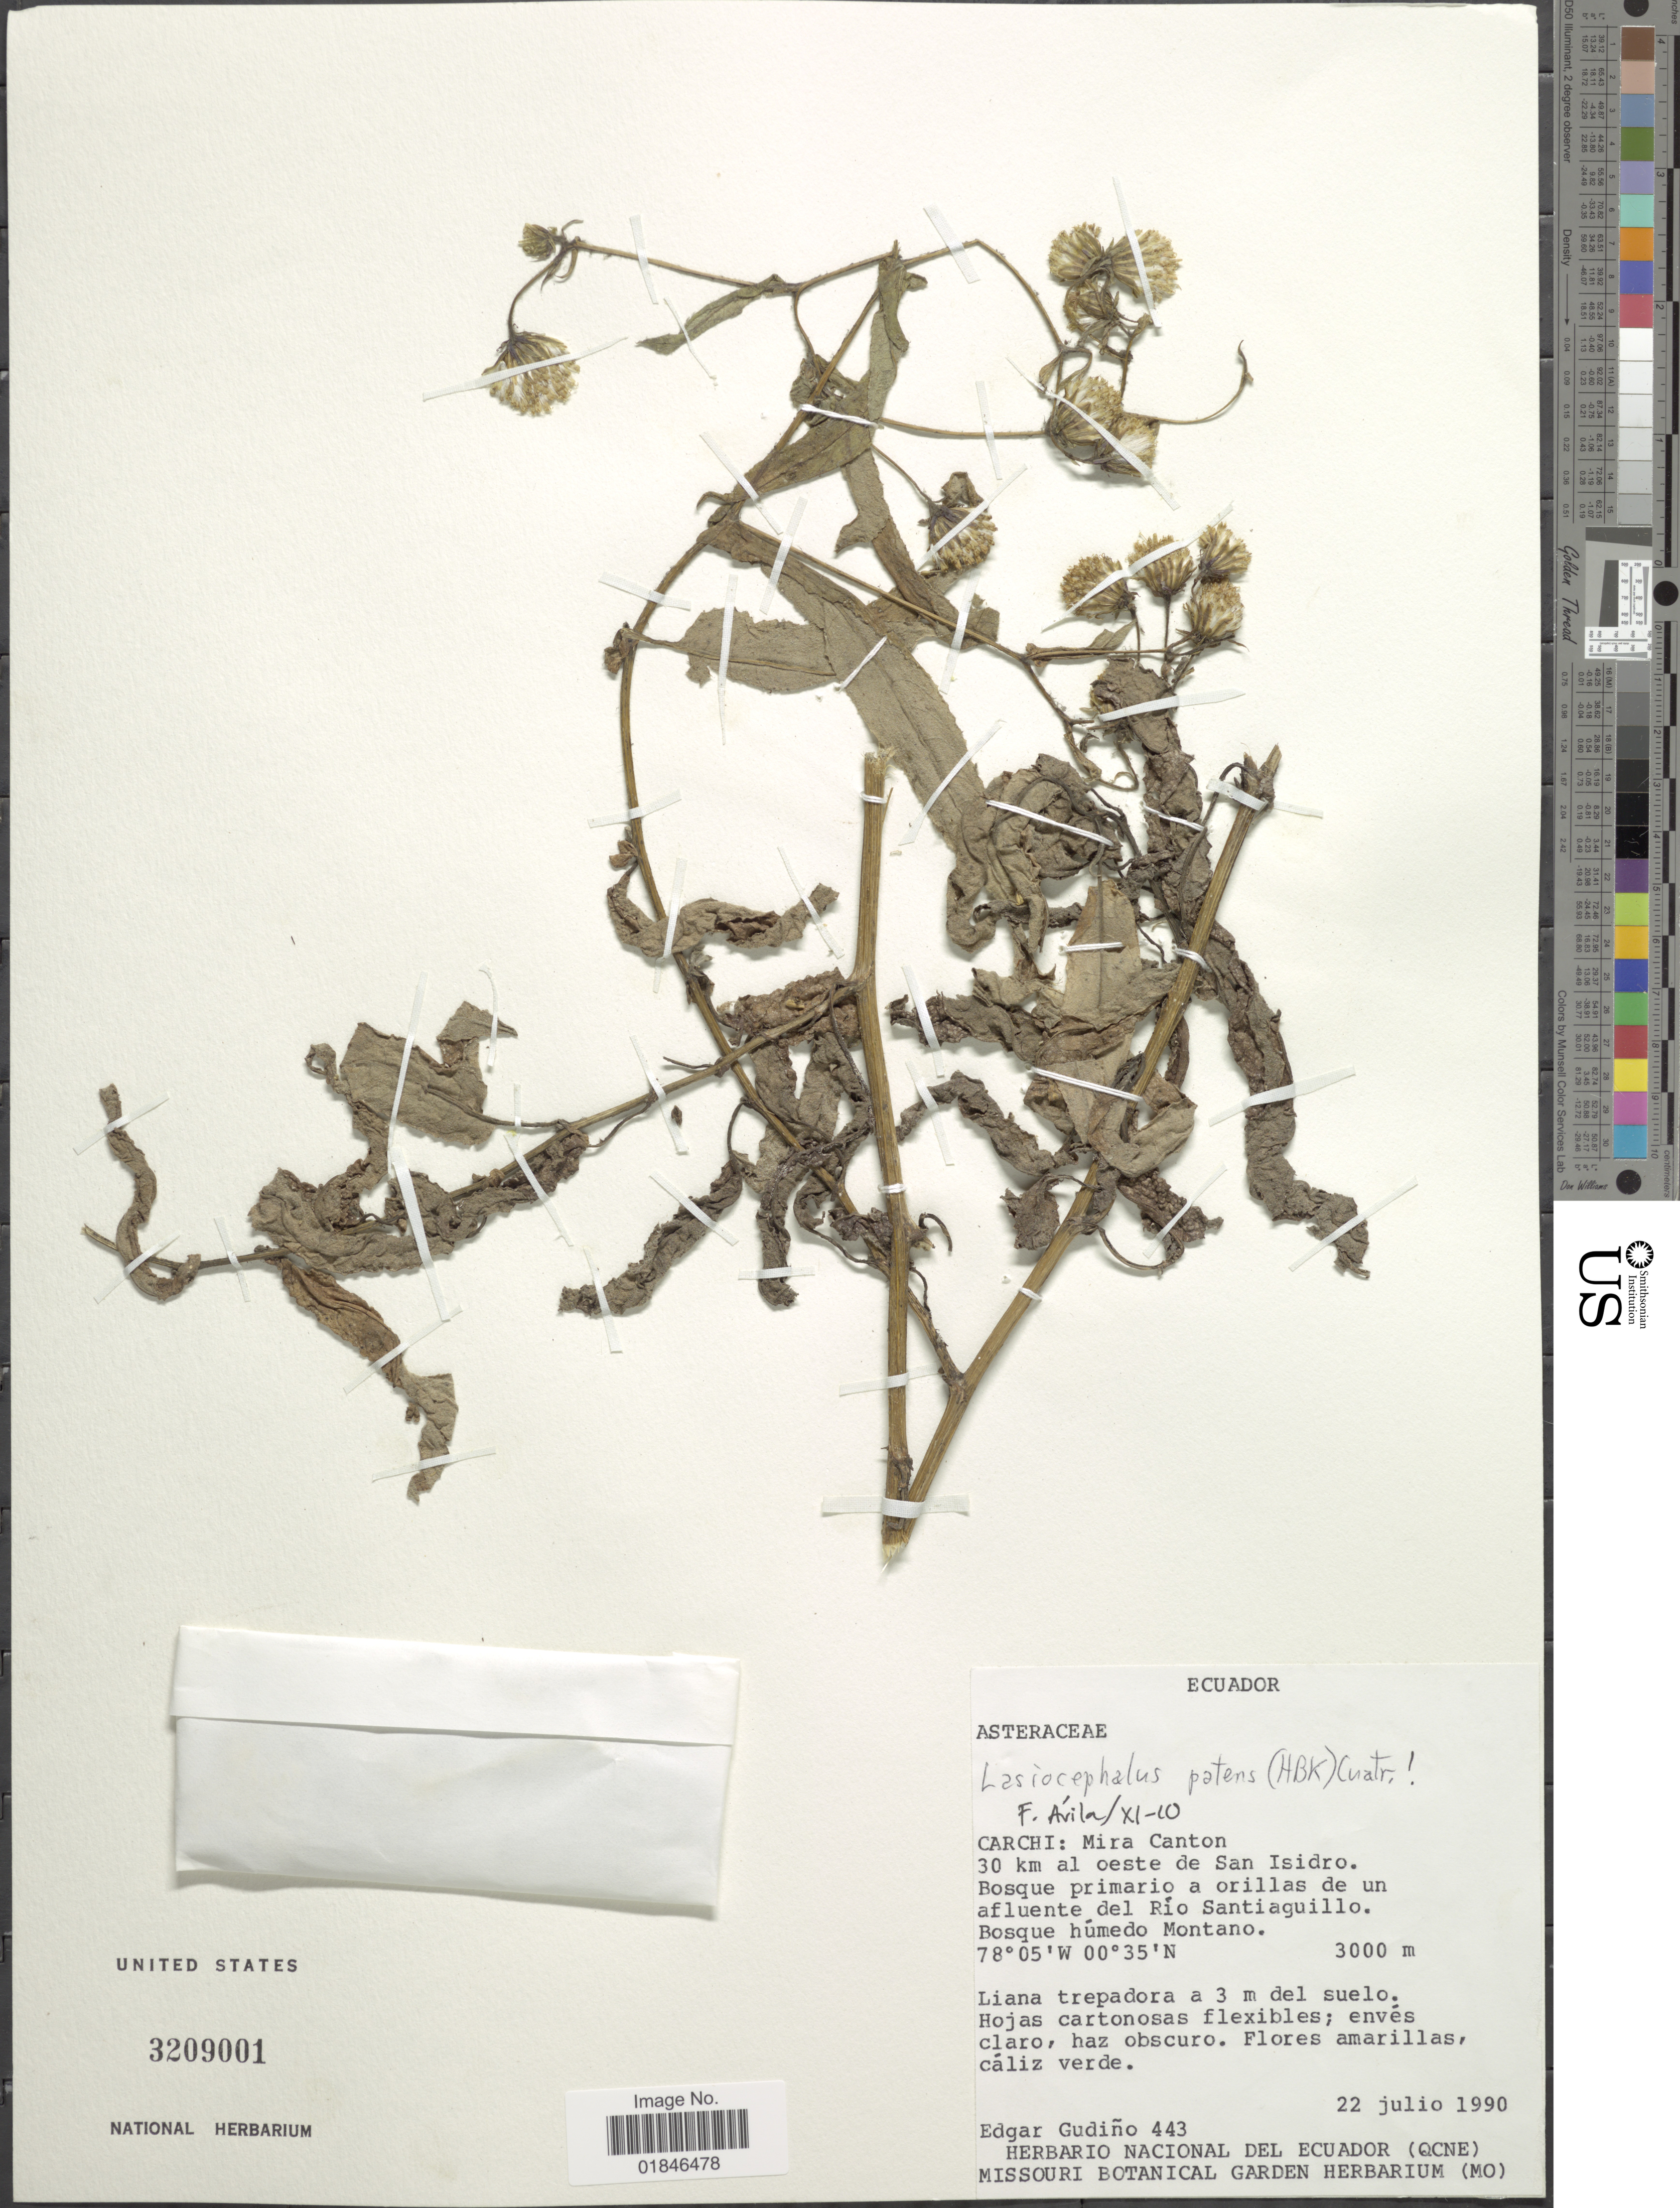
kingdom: Plantae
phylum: Tracheophyta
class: Magnoliopsida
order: Asterales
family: Asteraceae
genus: Senecio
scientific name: Senecio patens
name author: (Kunth) DC.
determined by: Salomon, Luciana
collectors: E. Gudiño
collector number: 443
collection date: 1990-07-22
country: Ecuador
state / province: Carchi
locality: Carchi: Mora Canton 30 km al oeste de San Isidoro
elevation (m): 3000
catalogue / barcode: US 3209001